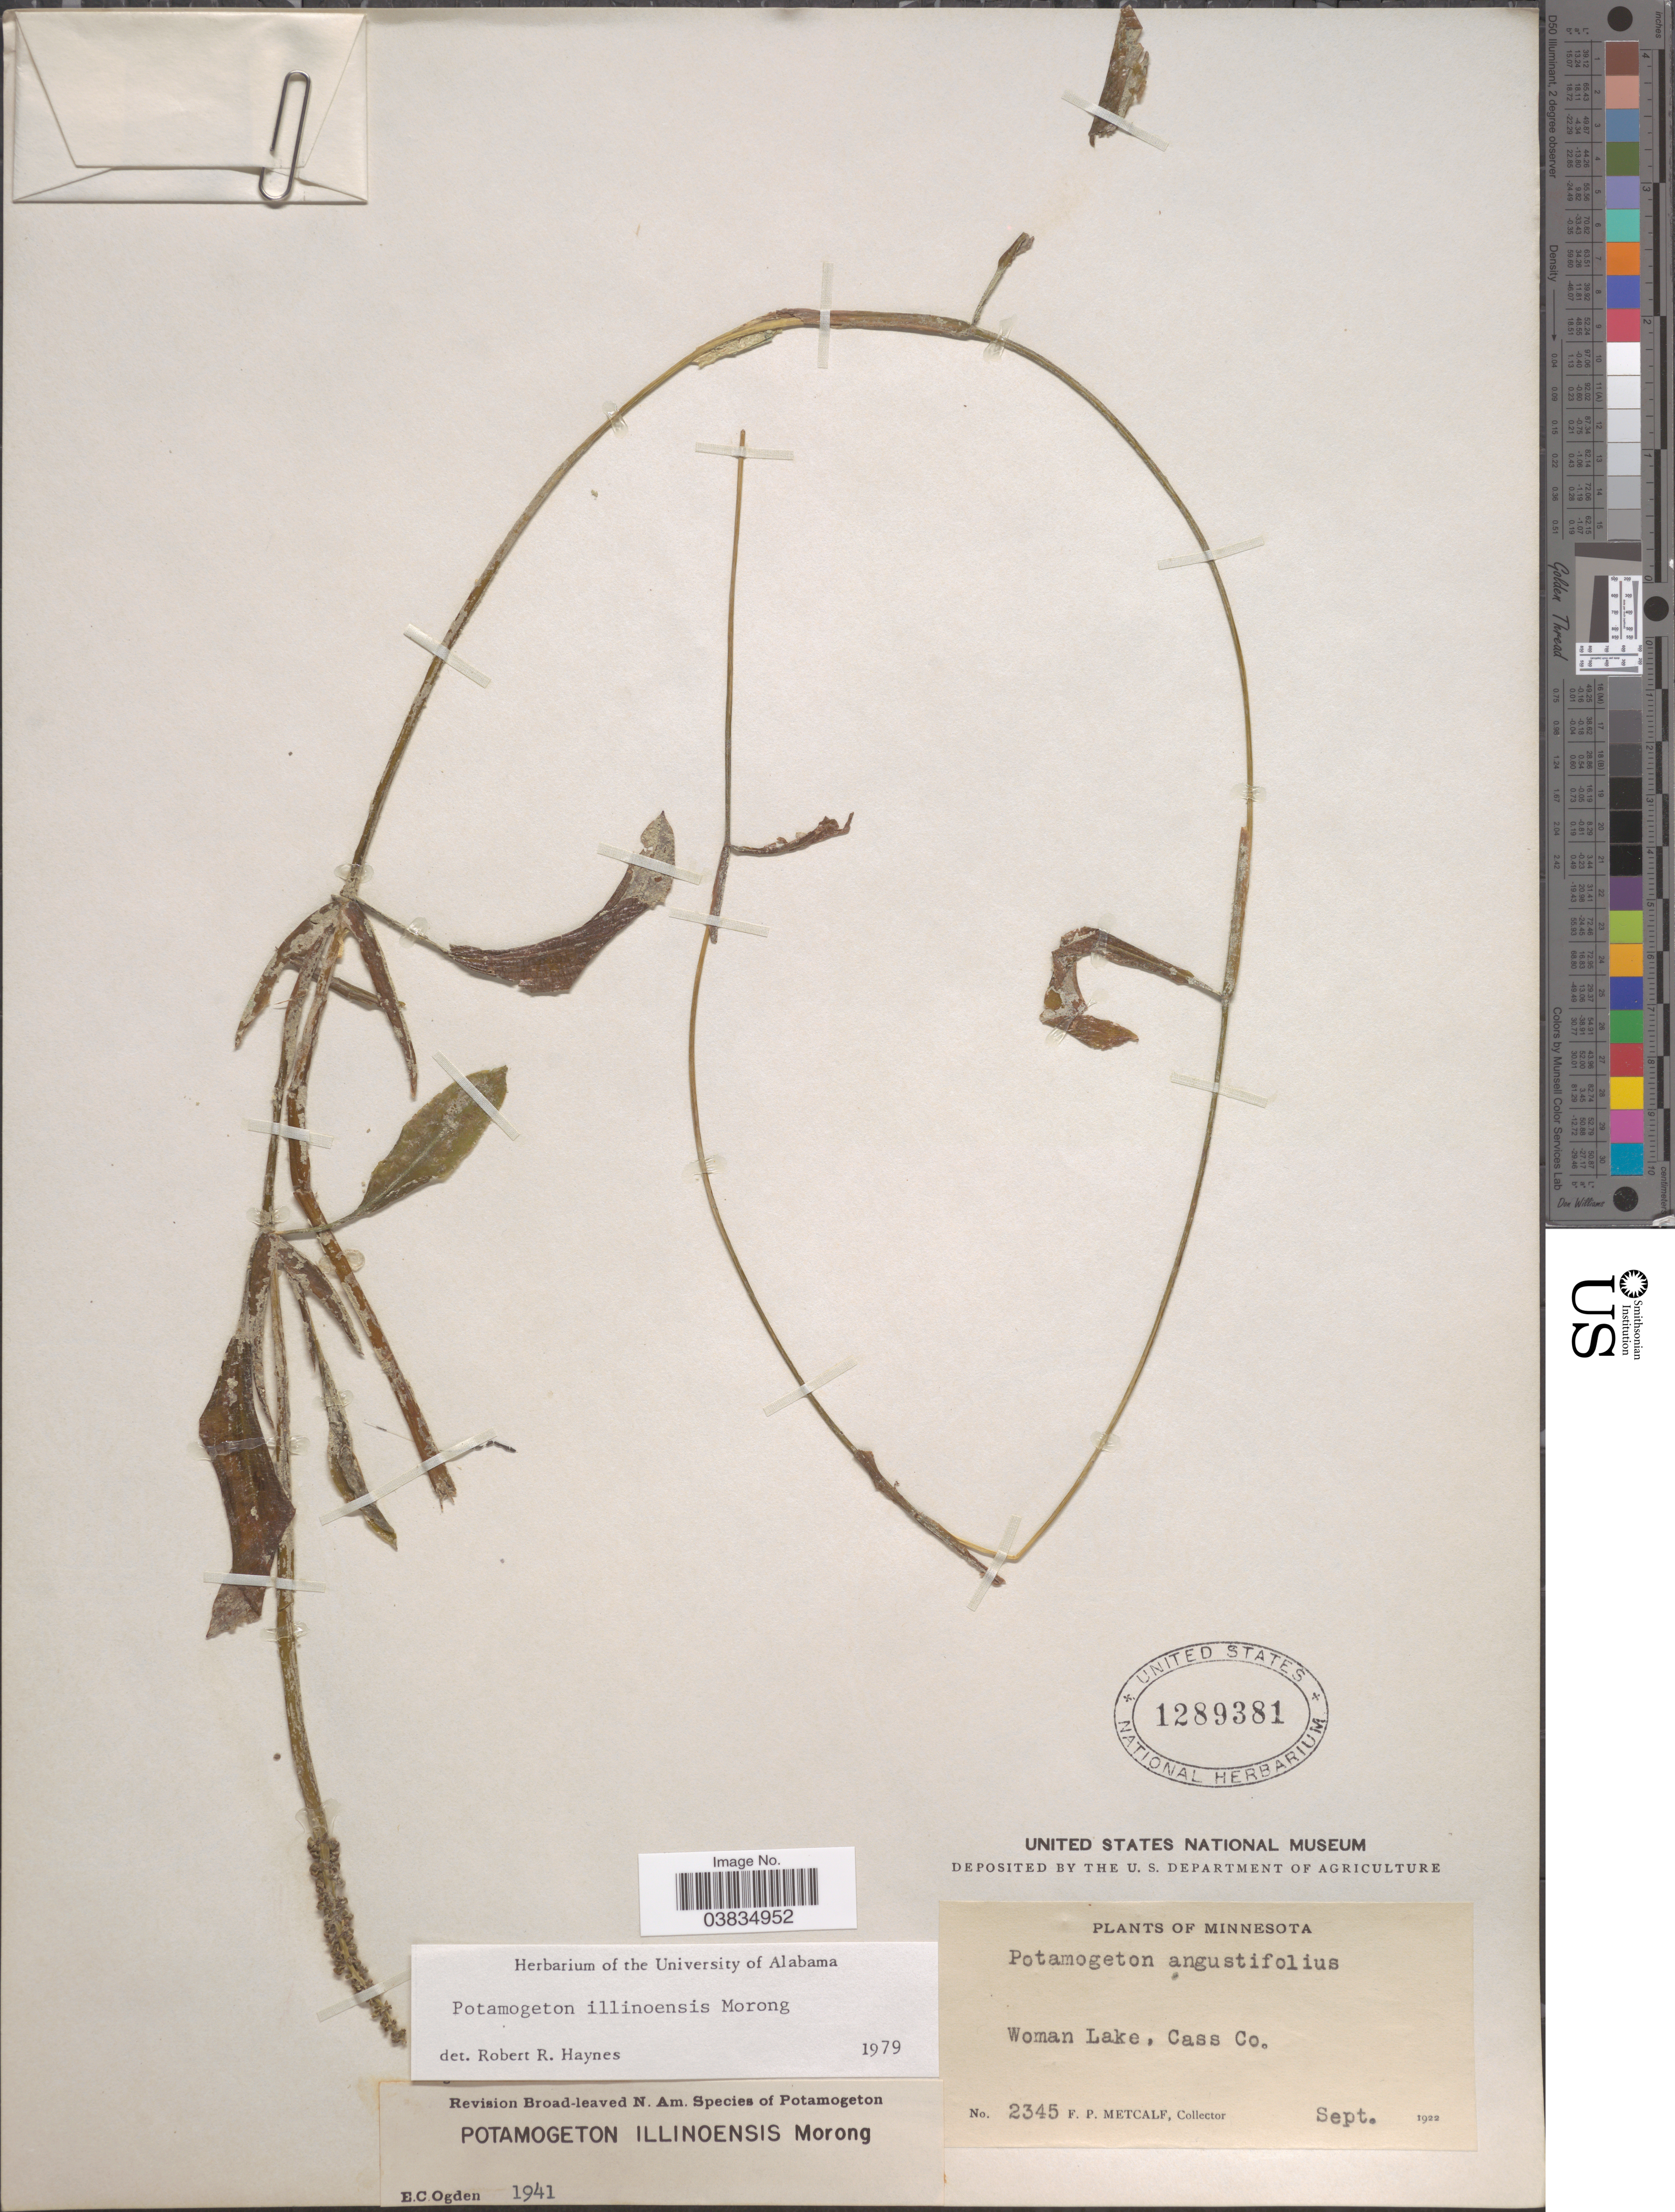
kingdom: Plantae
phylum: Tracheophyta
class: Liliopsida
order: Alismatales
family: Potamogetonaceae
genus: Potamogeton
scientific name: Potamogeton illinoensis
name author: Morong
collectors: F. Metcalf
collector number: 2345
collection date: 1922-09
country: United States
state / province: Minnesota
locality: Woman Lake, Cass Co.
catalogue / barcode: US 1289381